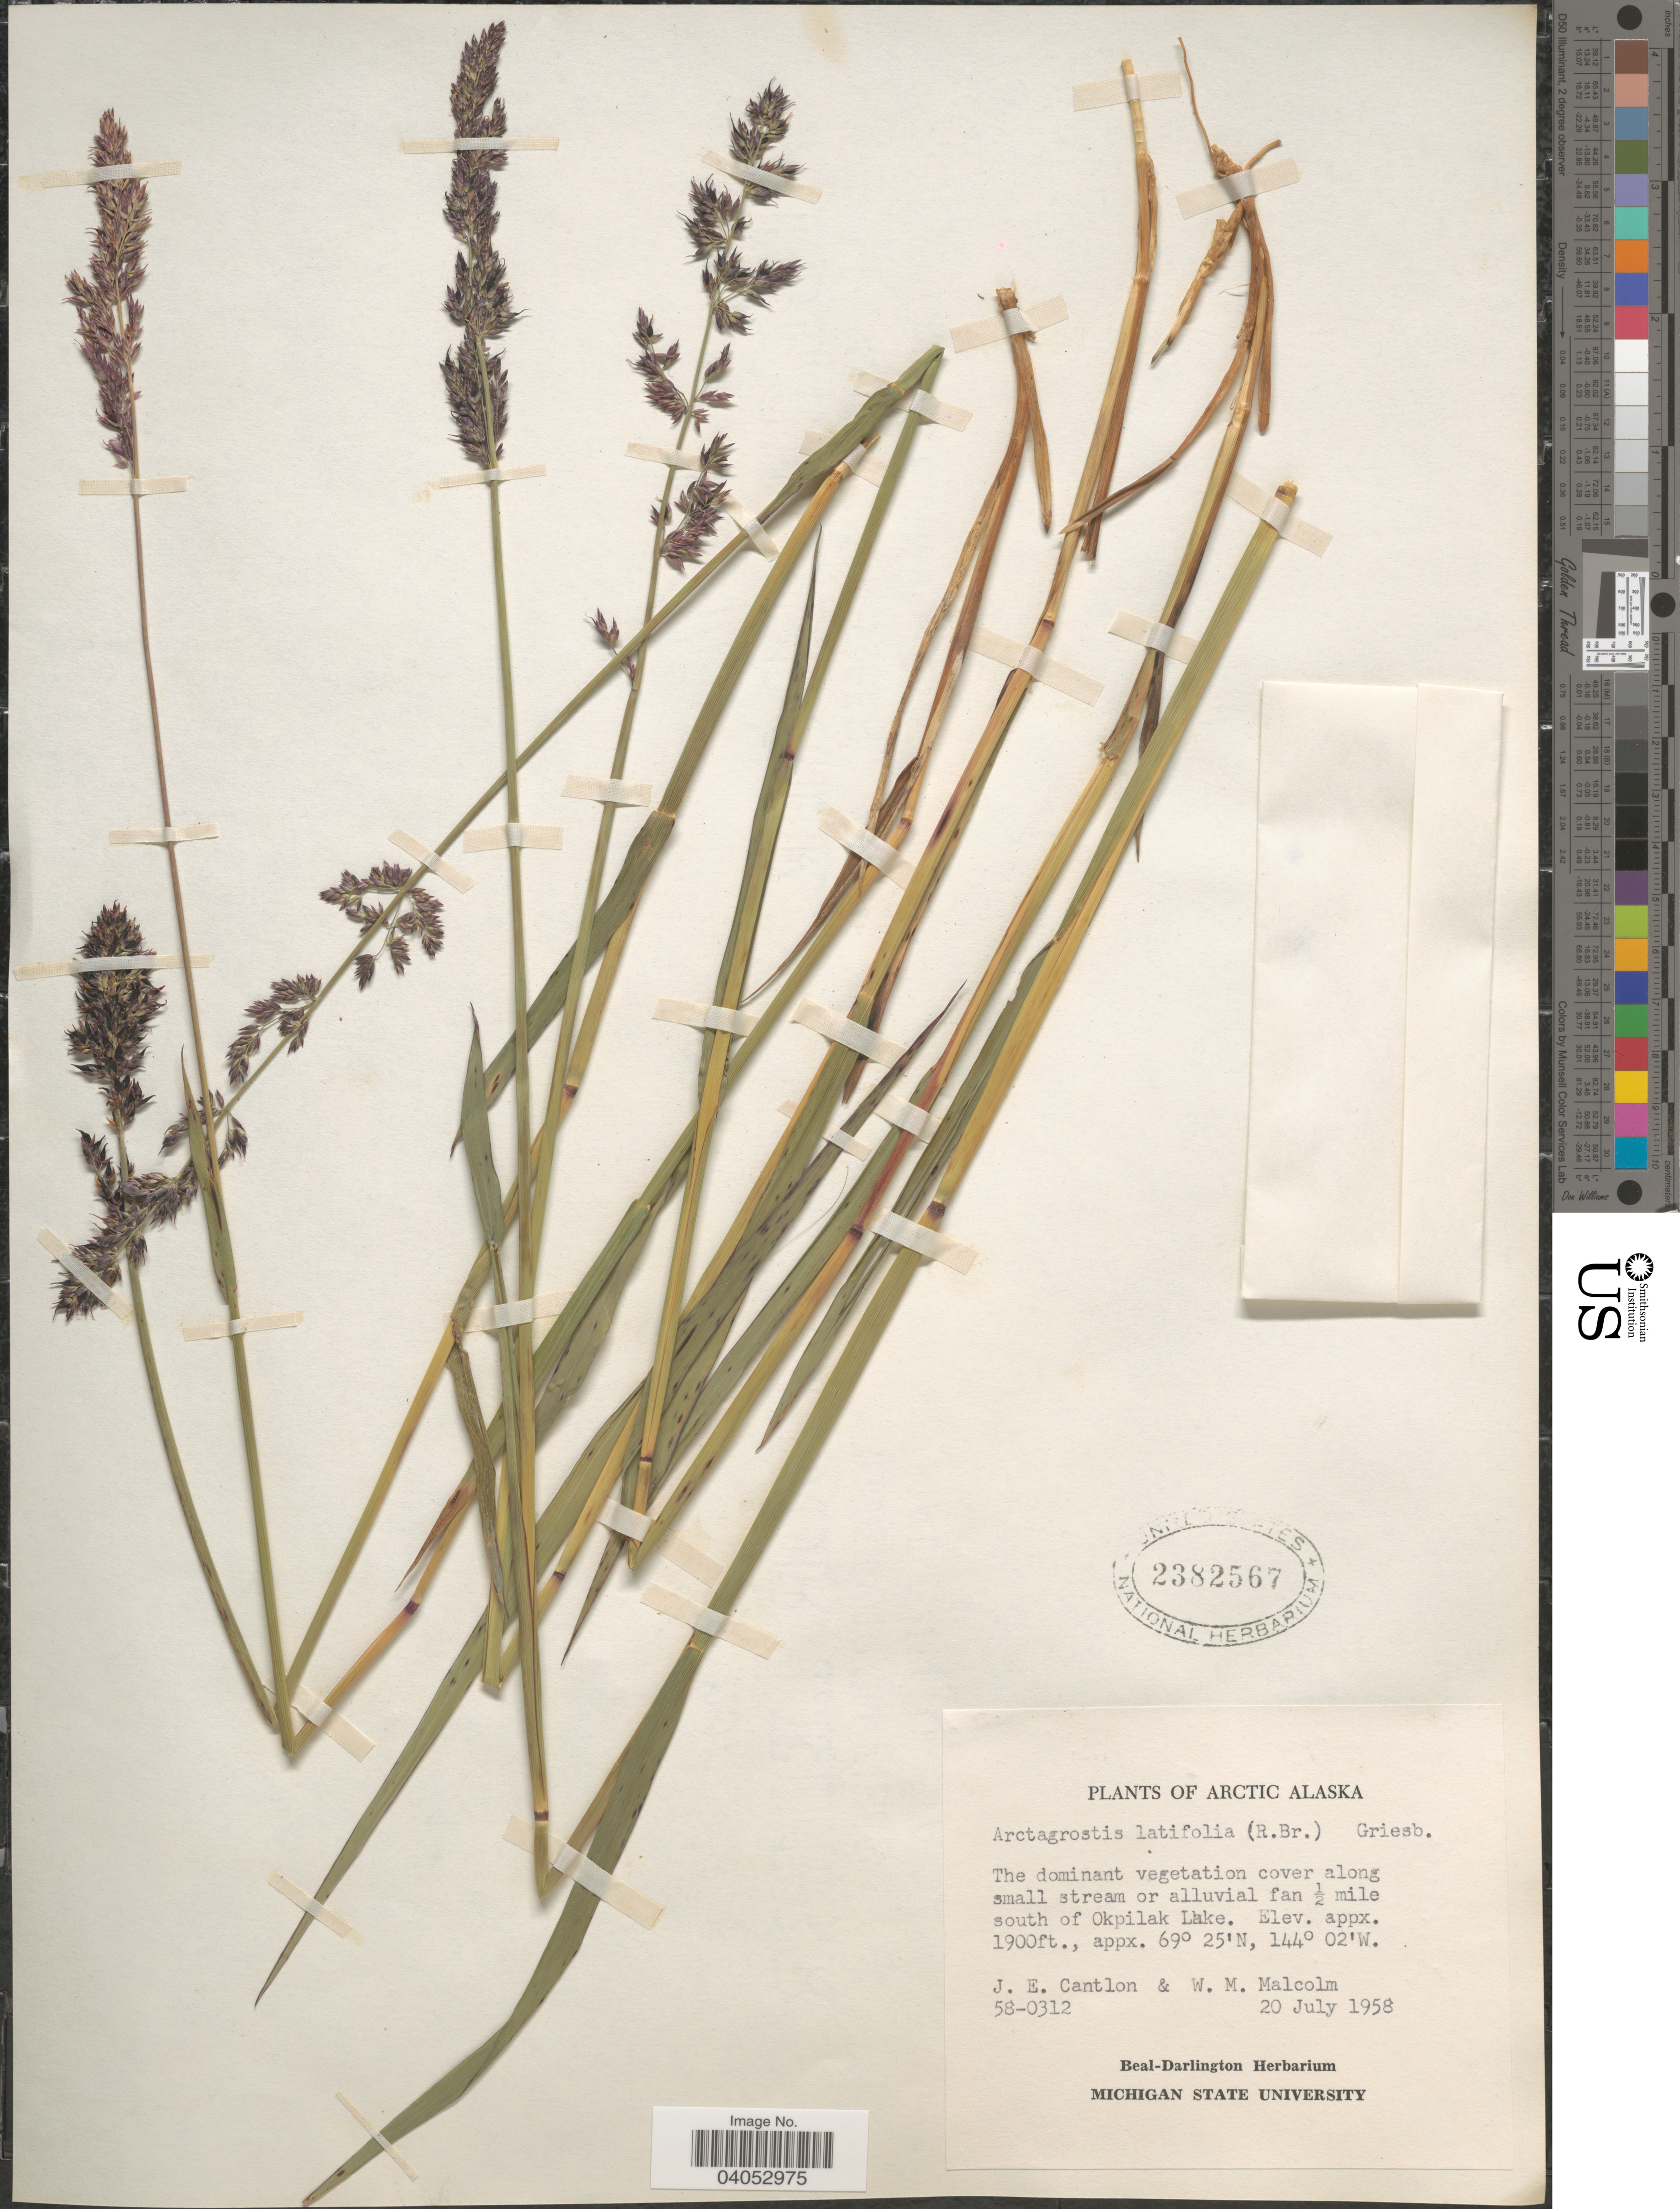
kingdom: Plantae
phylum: Tracheophyta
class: Liliopsida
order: Poales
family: Poaceae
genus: Arctagrostis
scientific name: Arctagrostis latifolia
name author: (R. Br.) Griseb.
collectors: J. Cantlon & W. Malcolm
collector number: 58-0312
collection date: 1958-07-20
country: United States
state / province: Alaska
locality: Arctic Alaska. Along small stream or alluvial fan ½ mile south of Okpilak Lake.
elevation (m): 579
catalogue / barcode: US 2382567